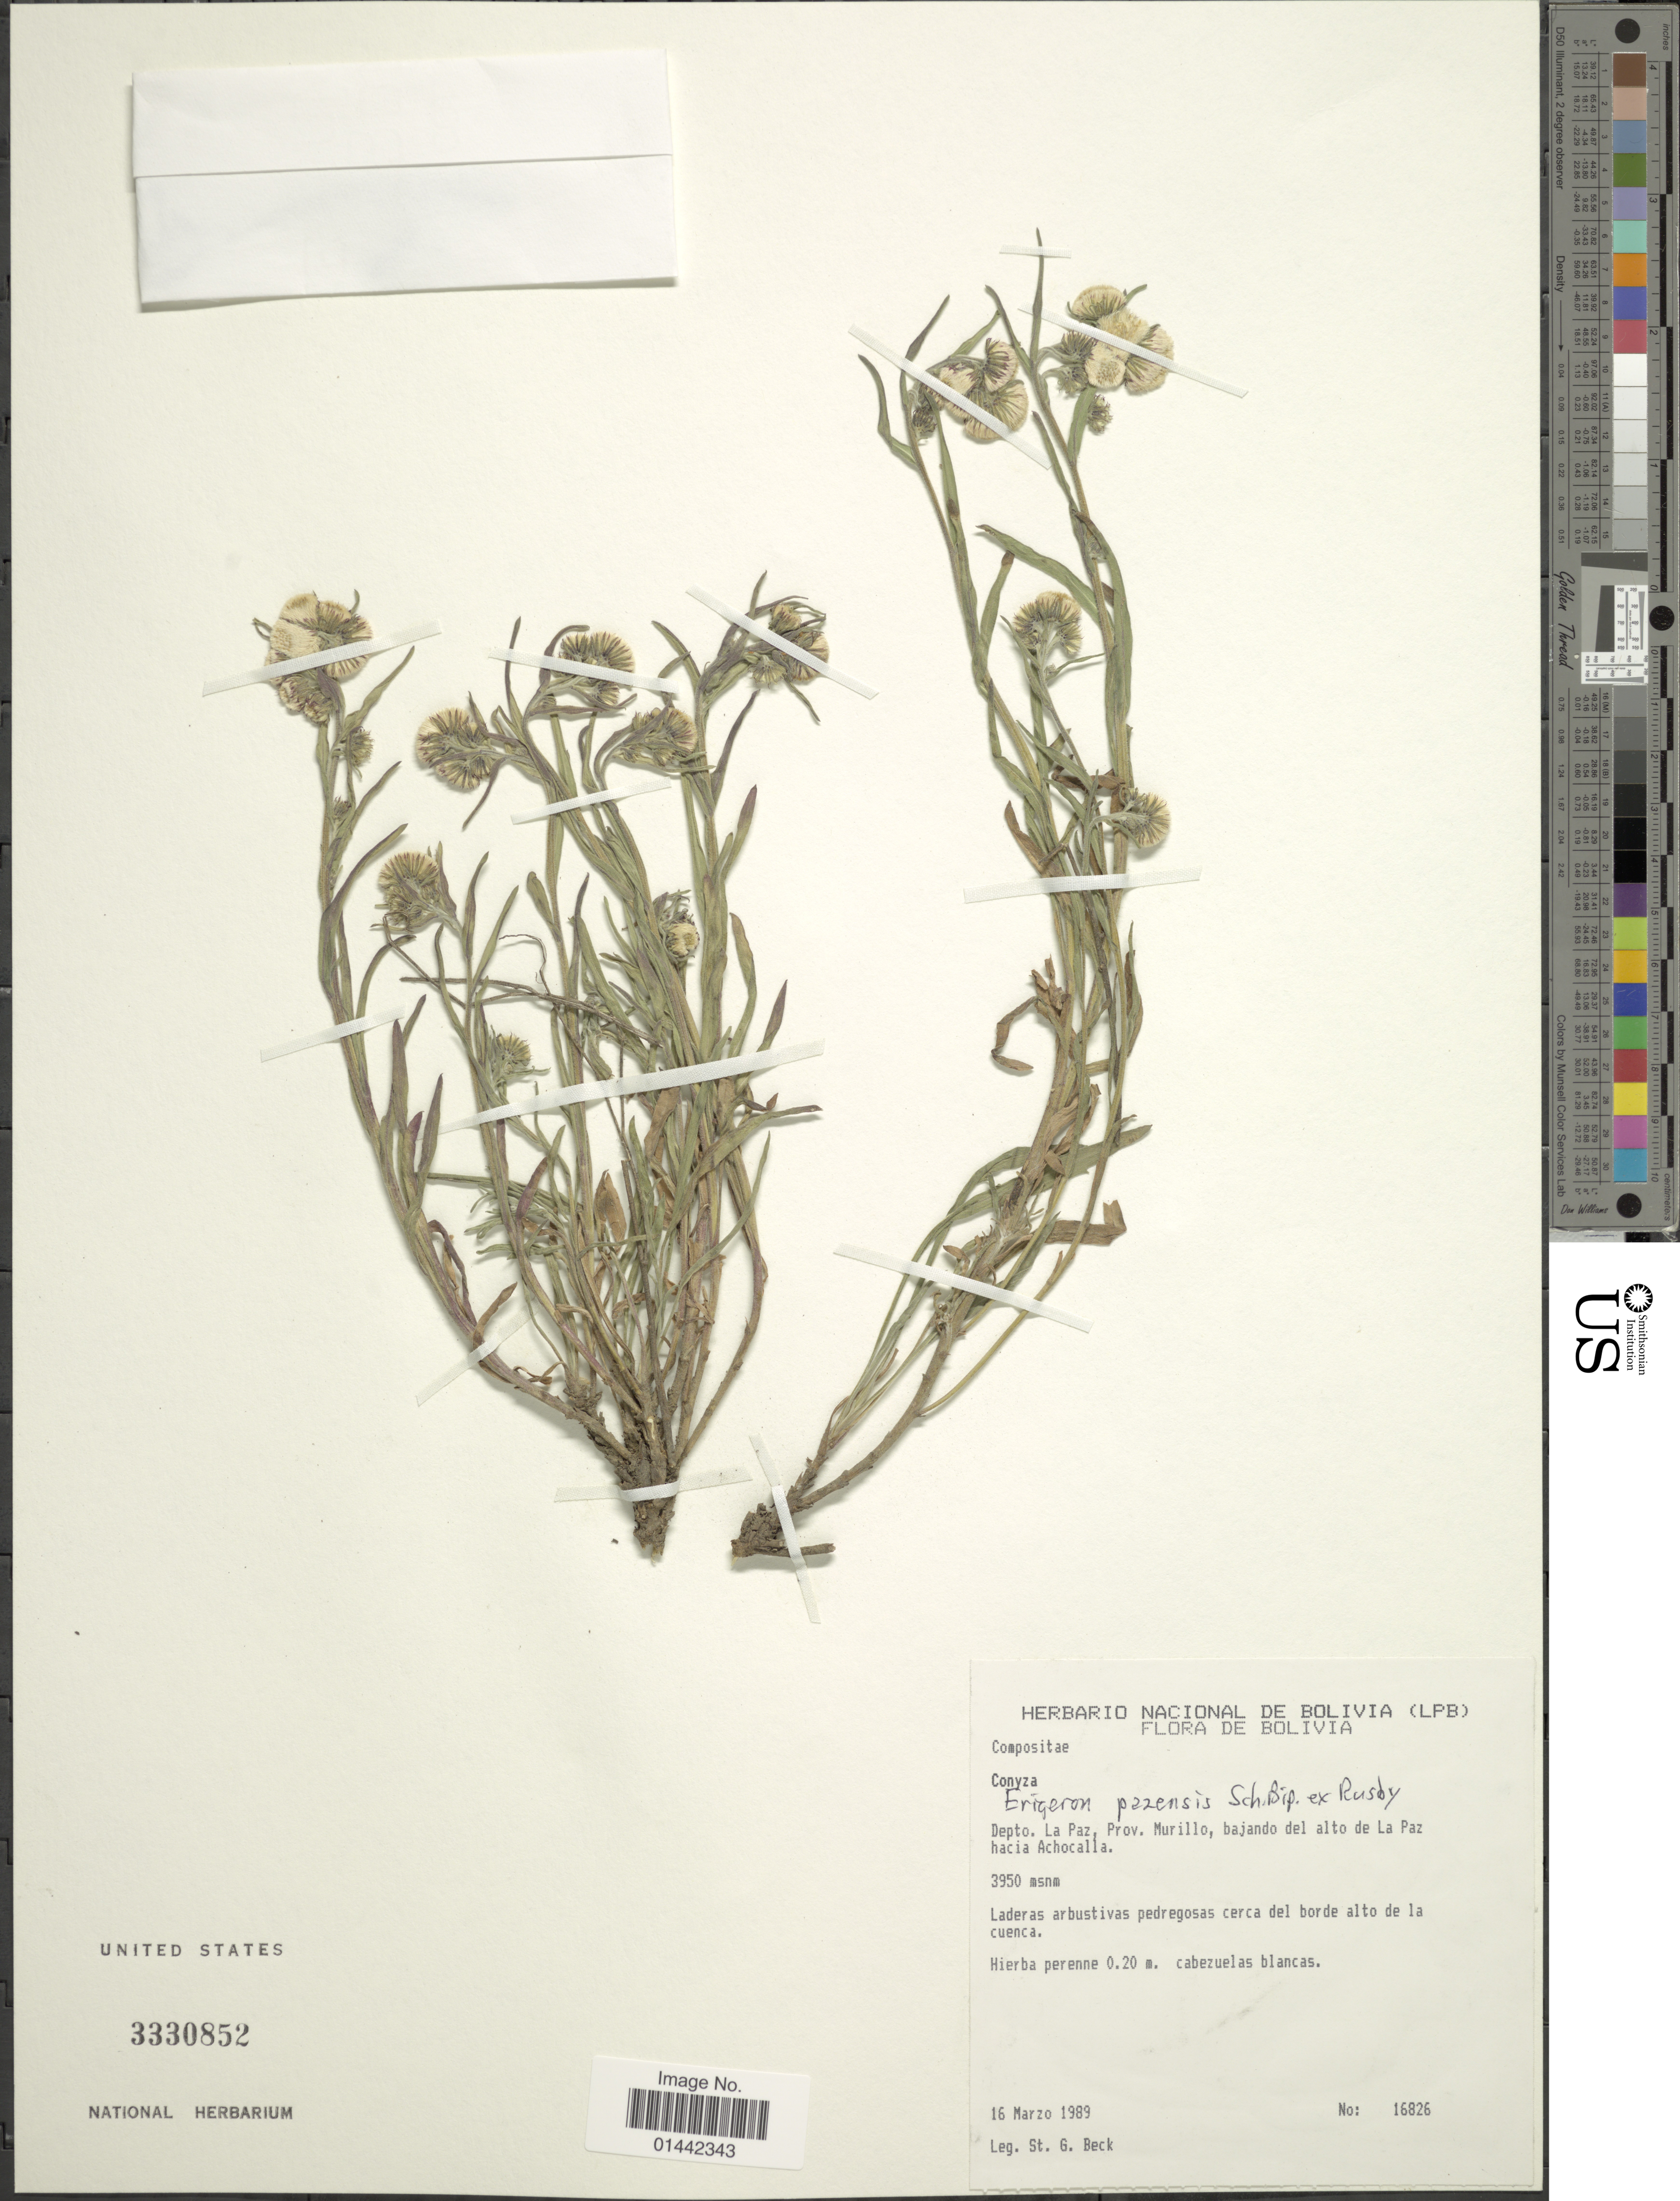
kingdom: Plantae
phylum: Tracheophyta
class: Magnoliopsida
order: Asterales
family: Asteraceae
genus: Erigeron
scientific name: Erigeron pazensis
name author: Sch. Bip. ex Rusby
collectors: S. G. Beck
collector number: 16826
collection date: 1989-03-16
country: Bolivia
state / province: La Paz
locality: Prov. Murillo, bajando del alto de La Paz hacia Achocalla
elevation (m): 3950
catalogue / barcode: US 3330852